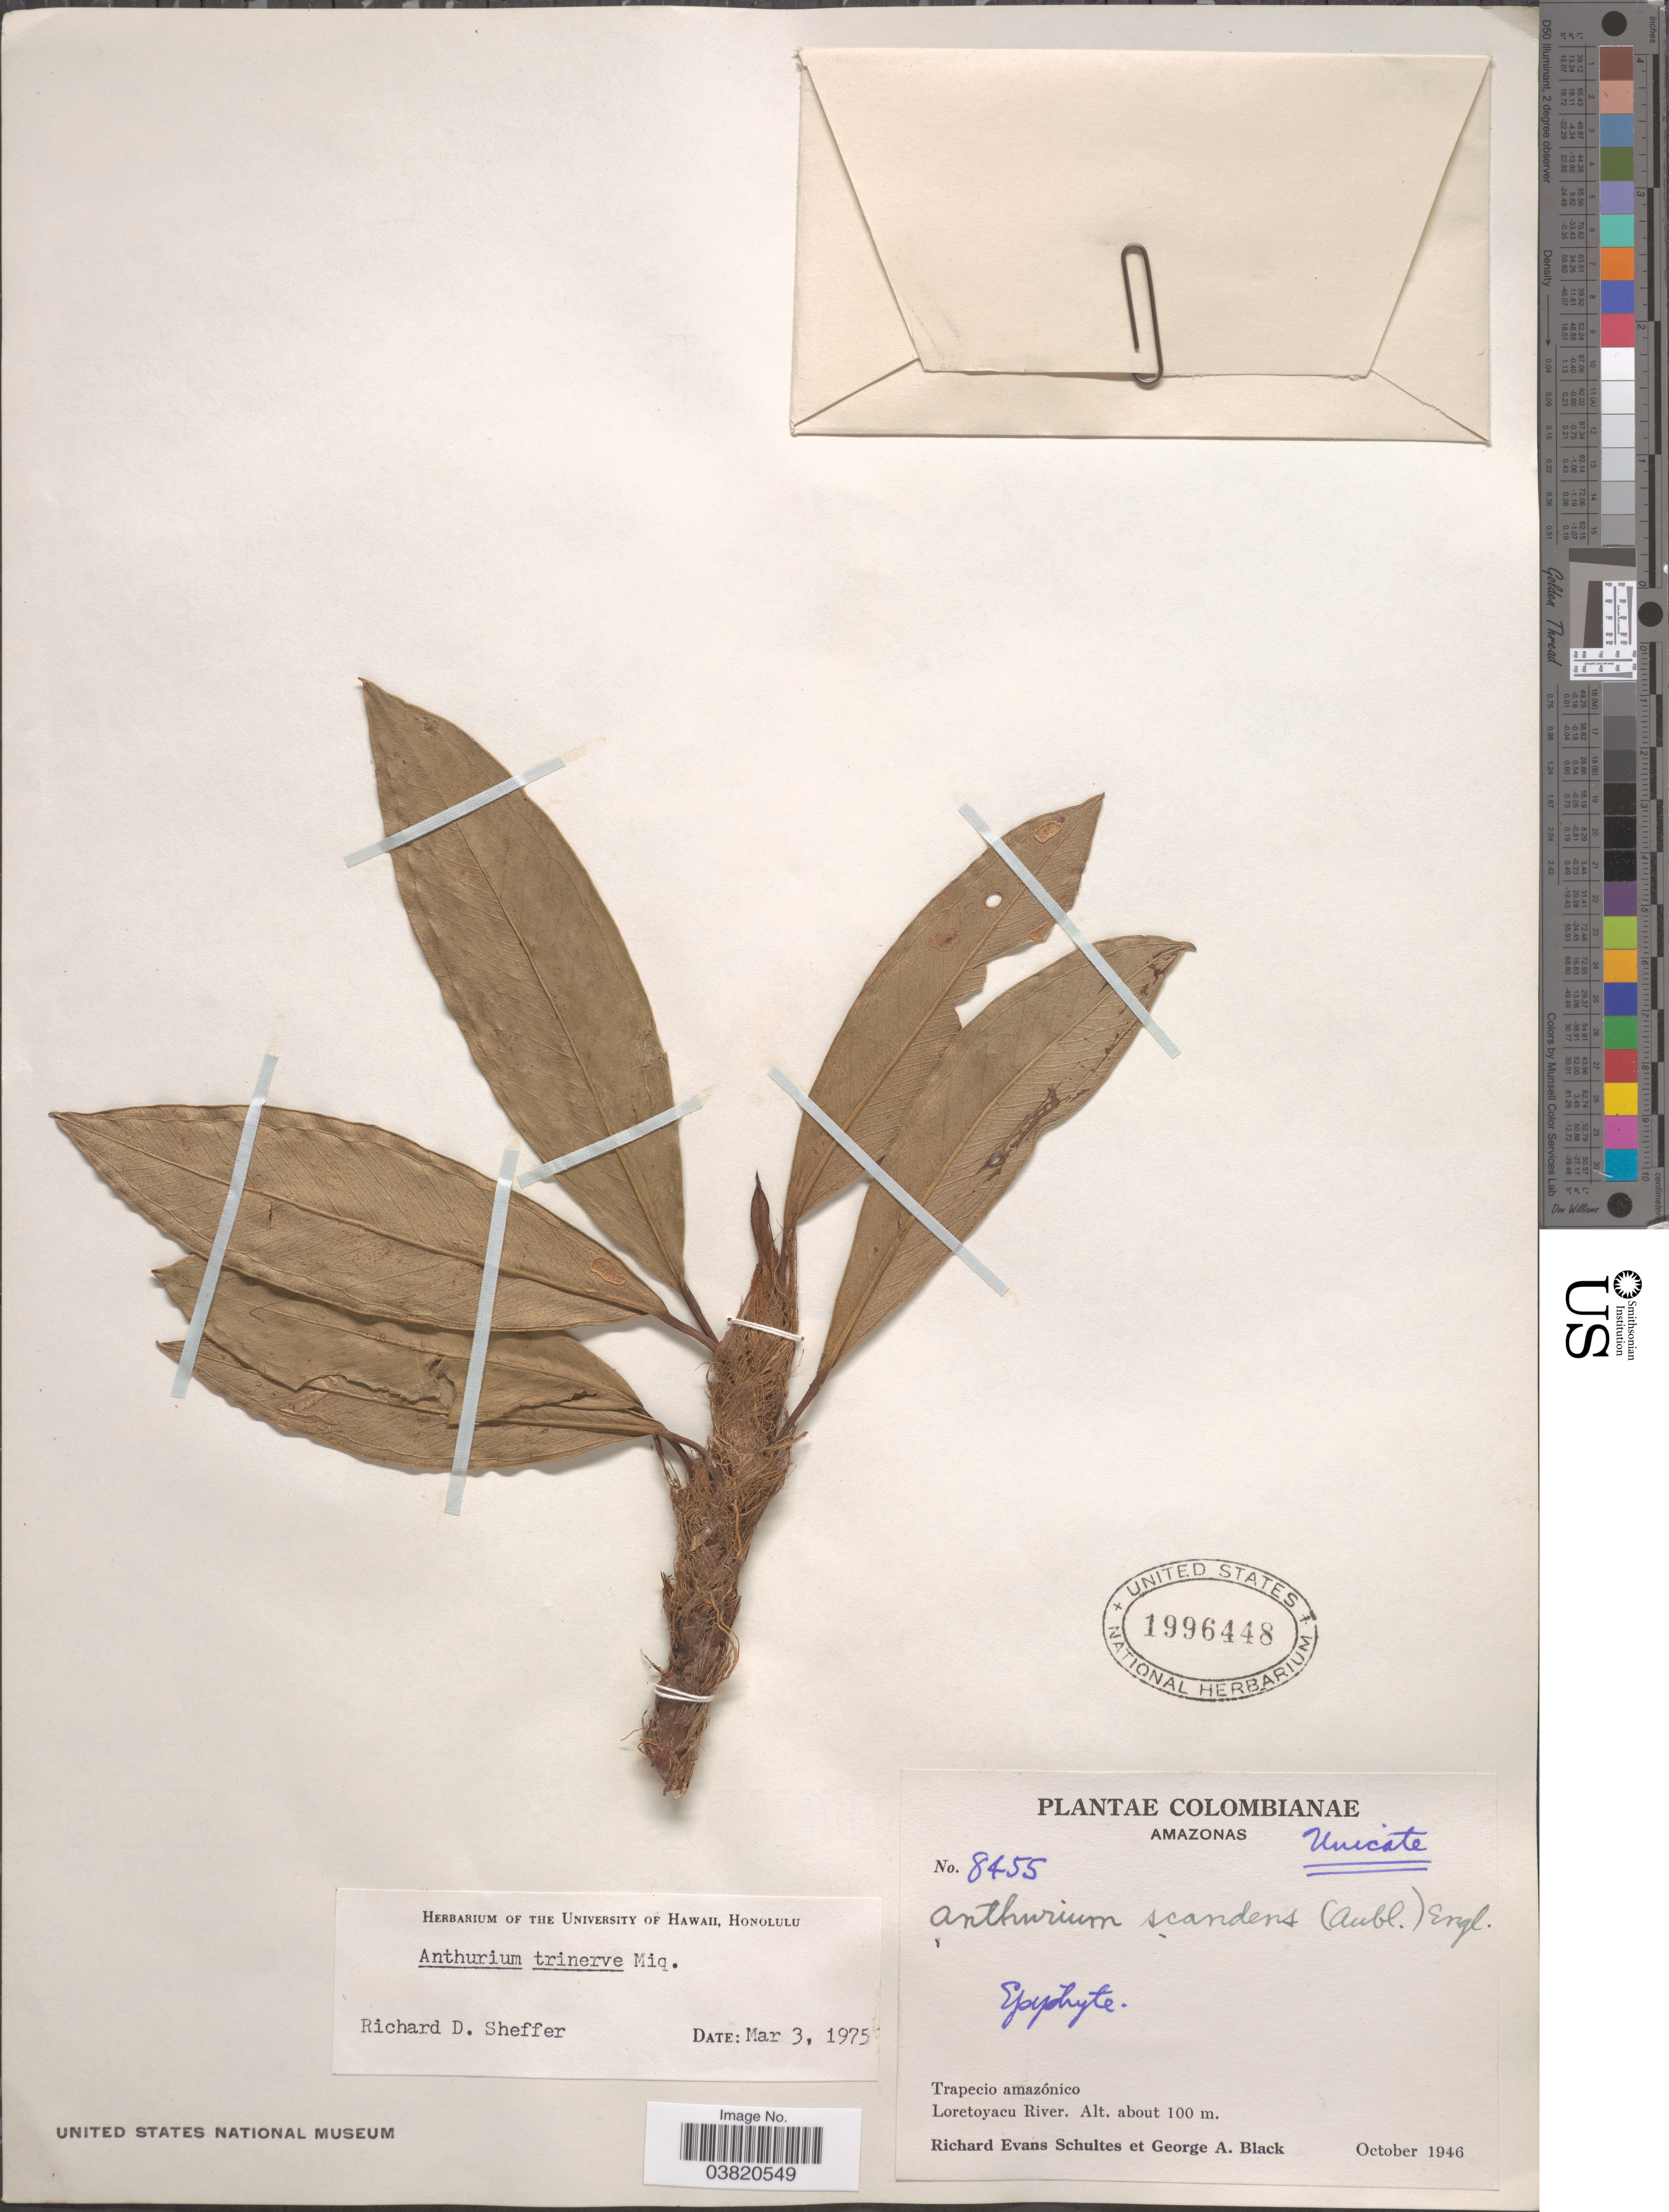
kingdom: Plantae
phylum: Tracheophyta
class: Liliopsida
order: Alismatales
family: Araceae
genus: Anthurium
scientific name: Anthurium trinerve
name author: Miq.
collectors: R. E. Schultes & G. A. Black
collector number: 8455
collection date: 1946-10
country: Colombia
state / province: Amazônas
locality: Trapecio amazónico. Loretoyacu River.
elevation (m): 100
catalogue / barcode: US 1996448